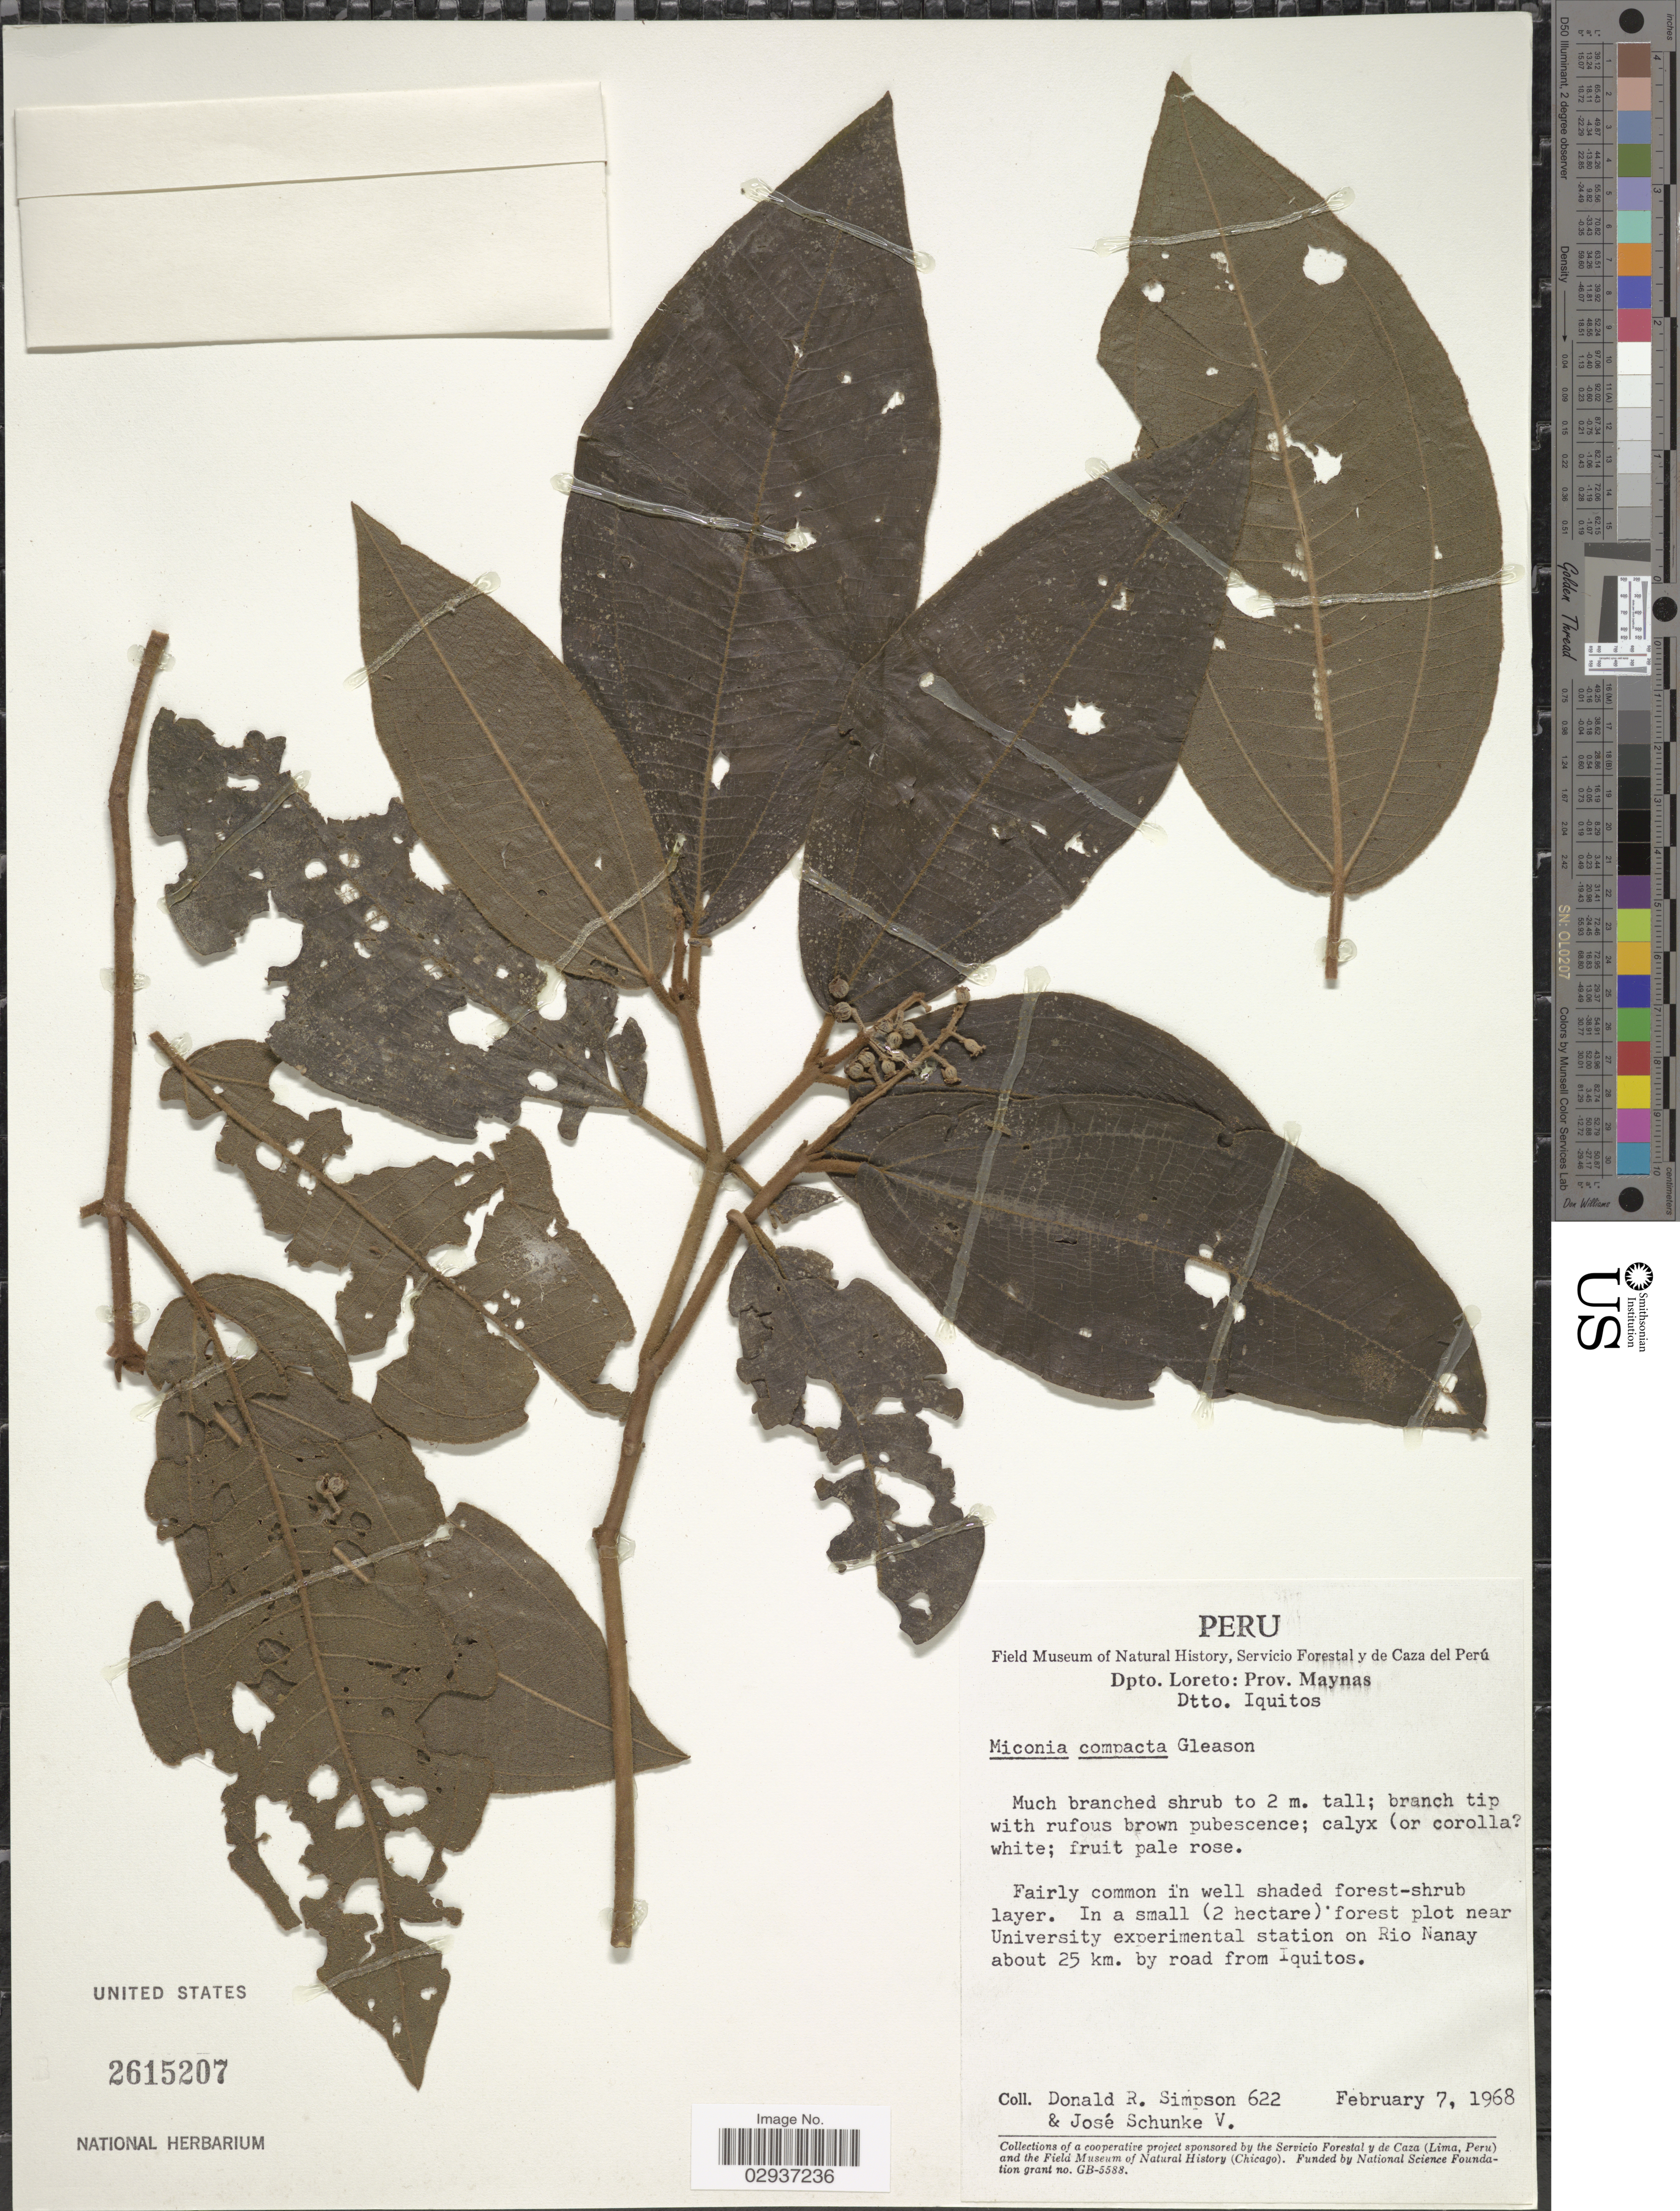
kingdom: Plantae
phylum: Tracheophyta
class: Magnoliopsida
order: Myrtales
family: Melastomataceae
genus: Miconia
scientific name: Miconia carassana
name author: Cogn.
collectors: D. R. Simpson & J. Schunke Vigo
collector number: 622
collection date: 1968-02-07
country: Peru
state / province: Loreto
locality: Dpto. Loreto: Prov. Maynas. Dtto. Iquitos. In a small (2 hectare) forest plot near University experimental station on Rio Nanay about 25 km. by road from Iquitos.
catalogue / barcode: US 2615207